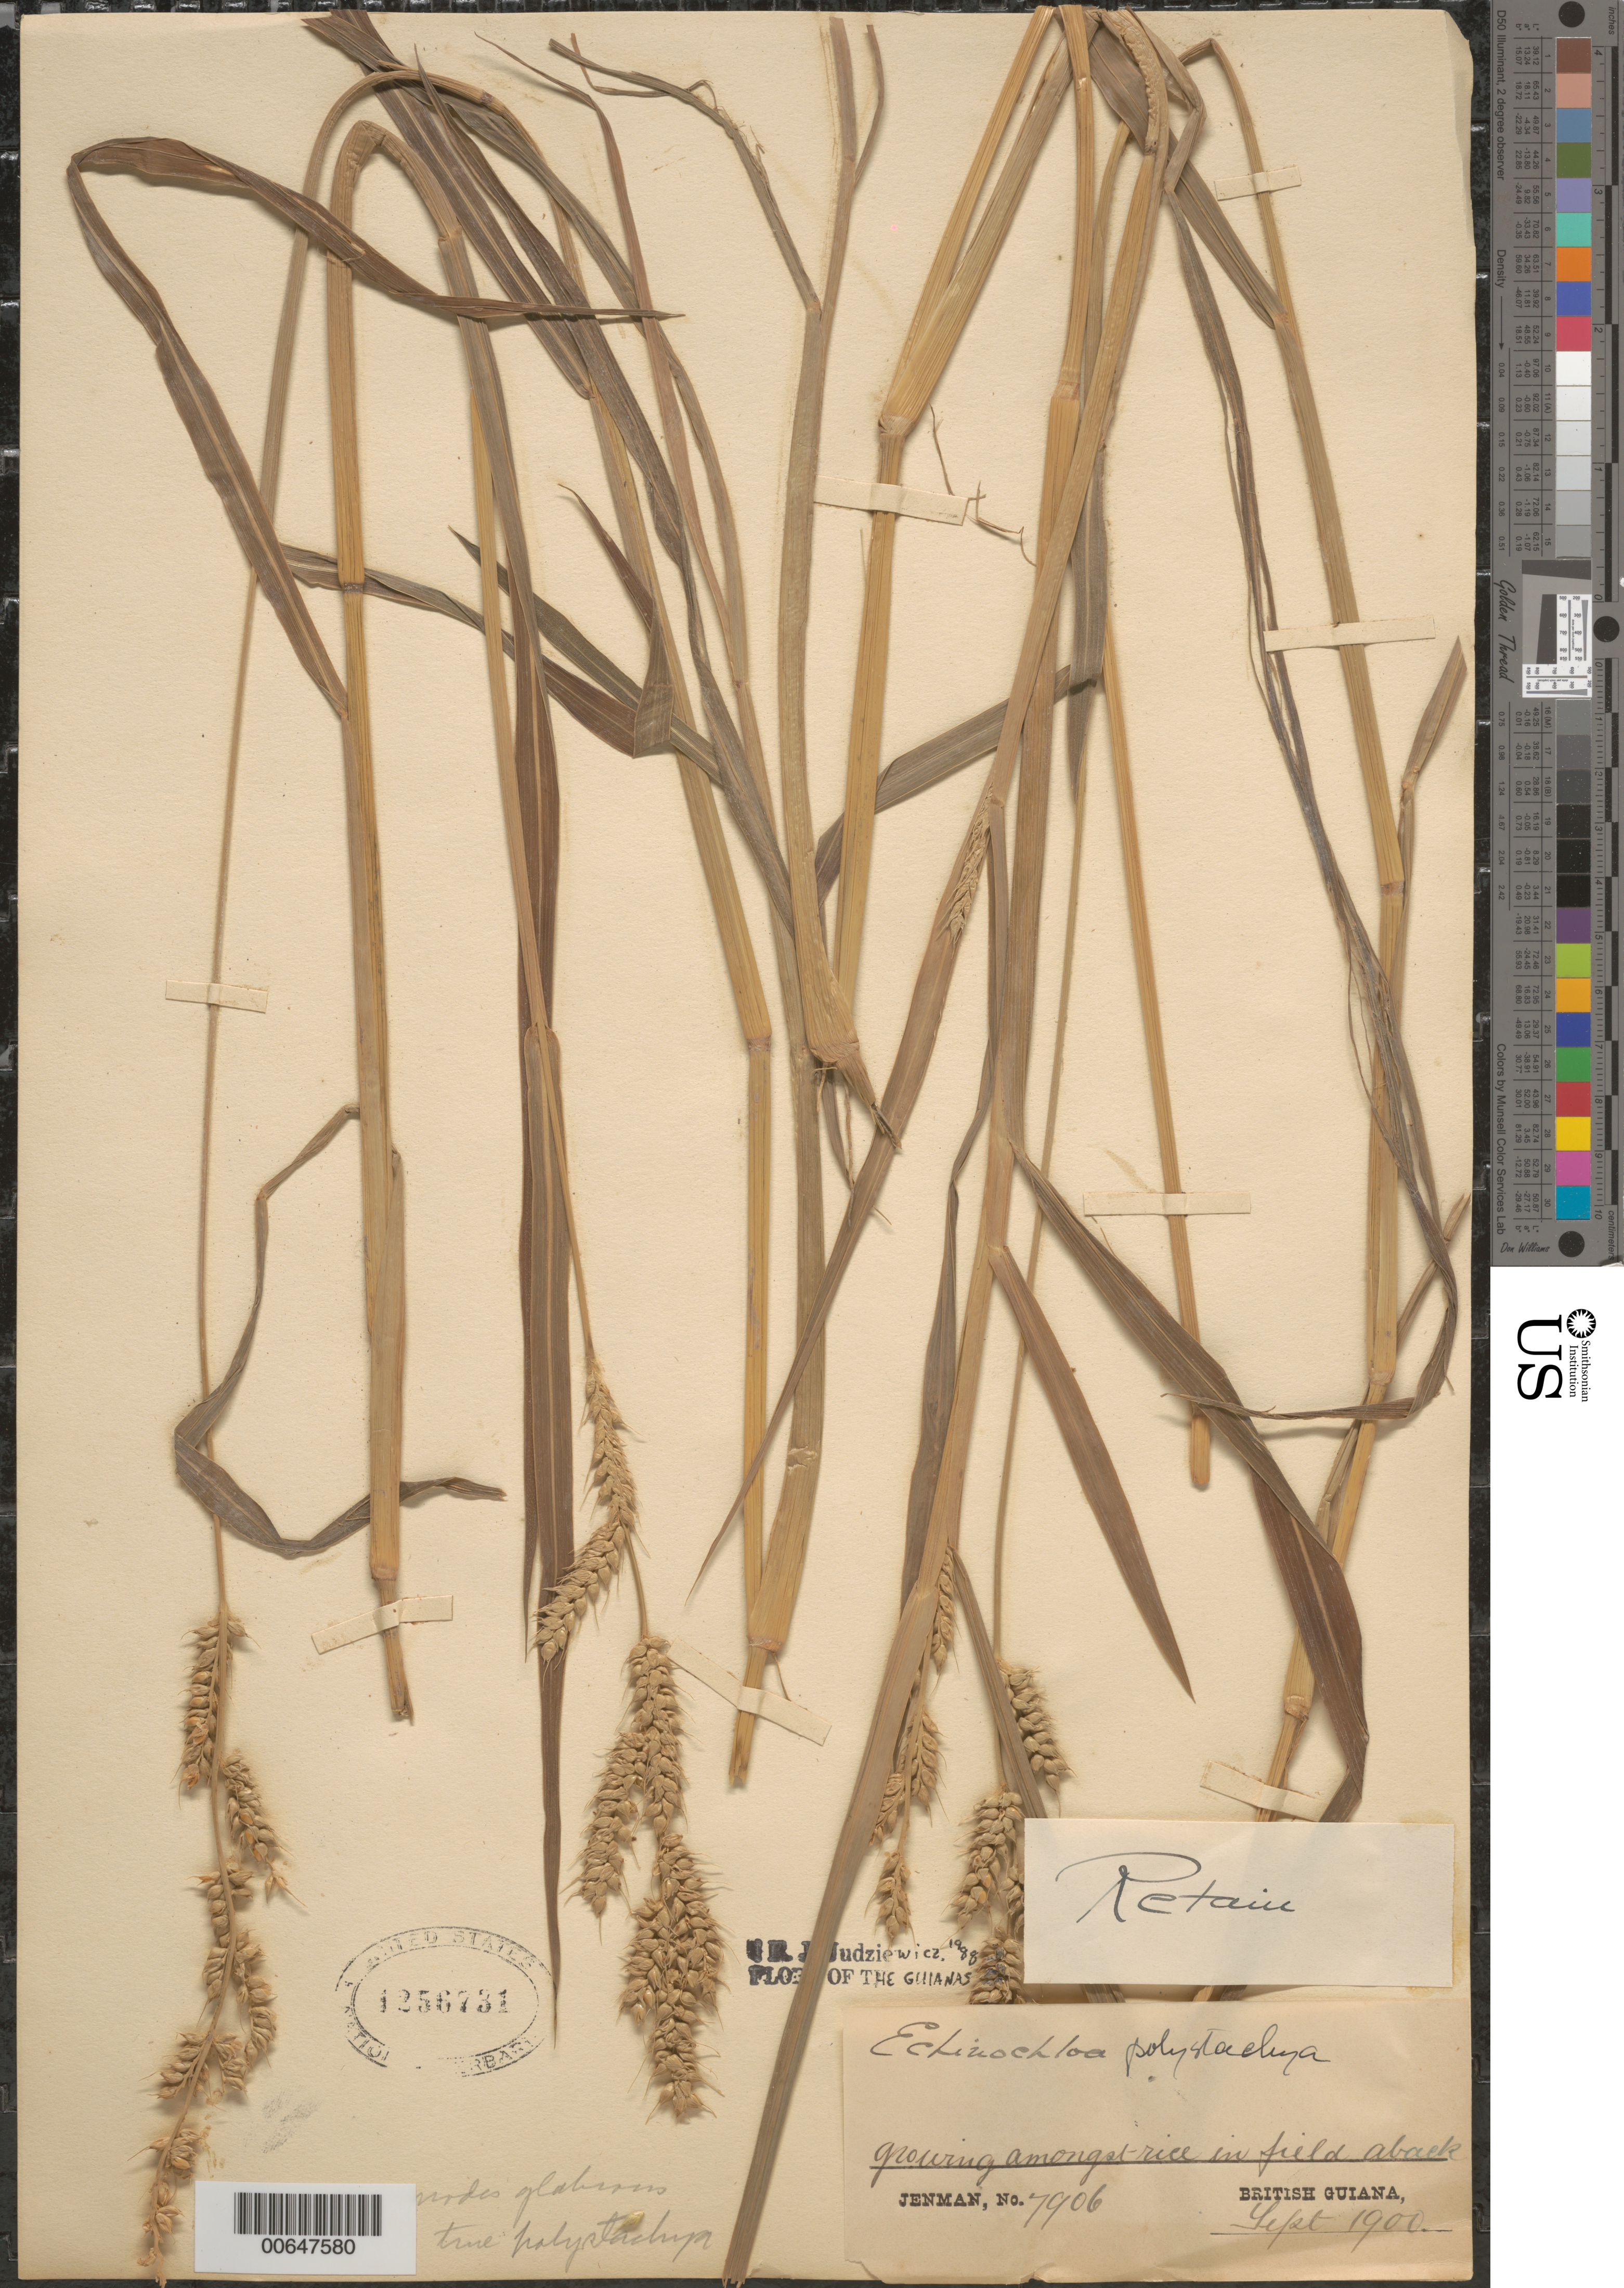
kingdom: Plantae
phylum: Tracheophyta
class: Liliopsida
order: Poales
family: Poaceae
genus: Echinochloa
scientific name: Echinochloa polystachya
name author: (Kunth) Hitchc.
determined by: Judziewicz, E. J.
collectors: G. S. Jenman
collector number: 7906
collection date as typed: Sep-00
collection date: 2000-09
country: Guyana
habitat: Growing amongst the field aback.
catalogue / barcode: US 1256731